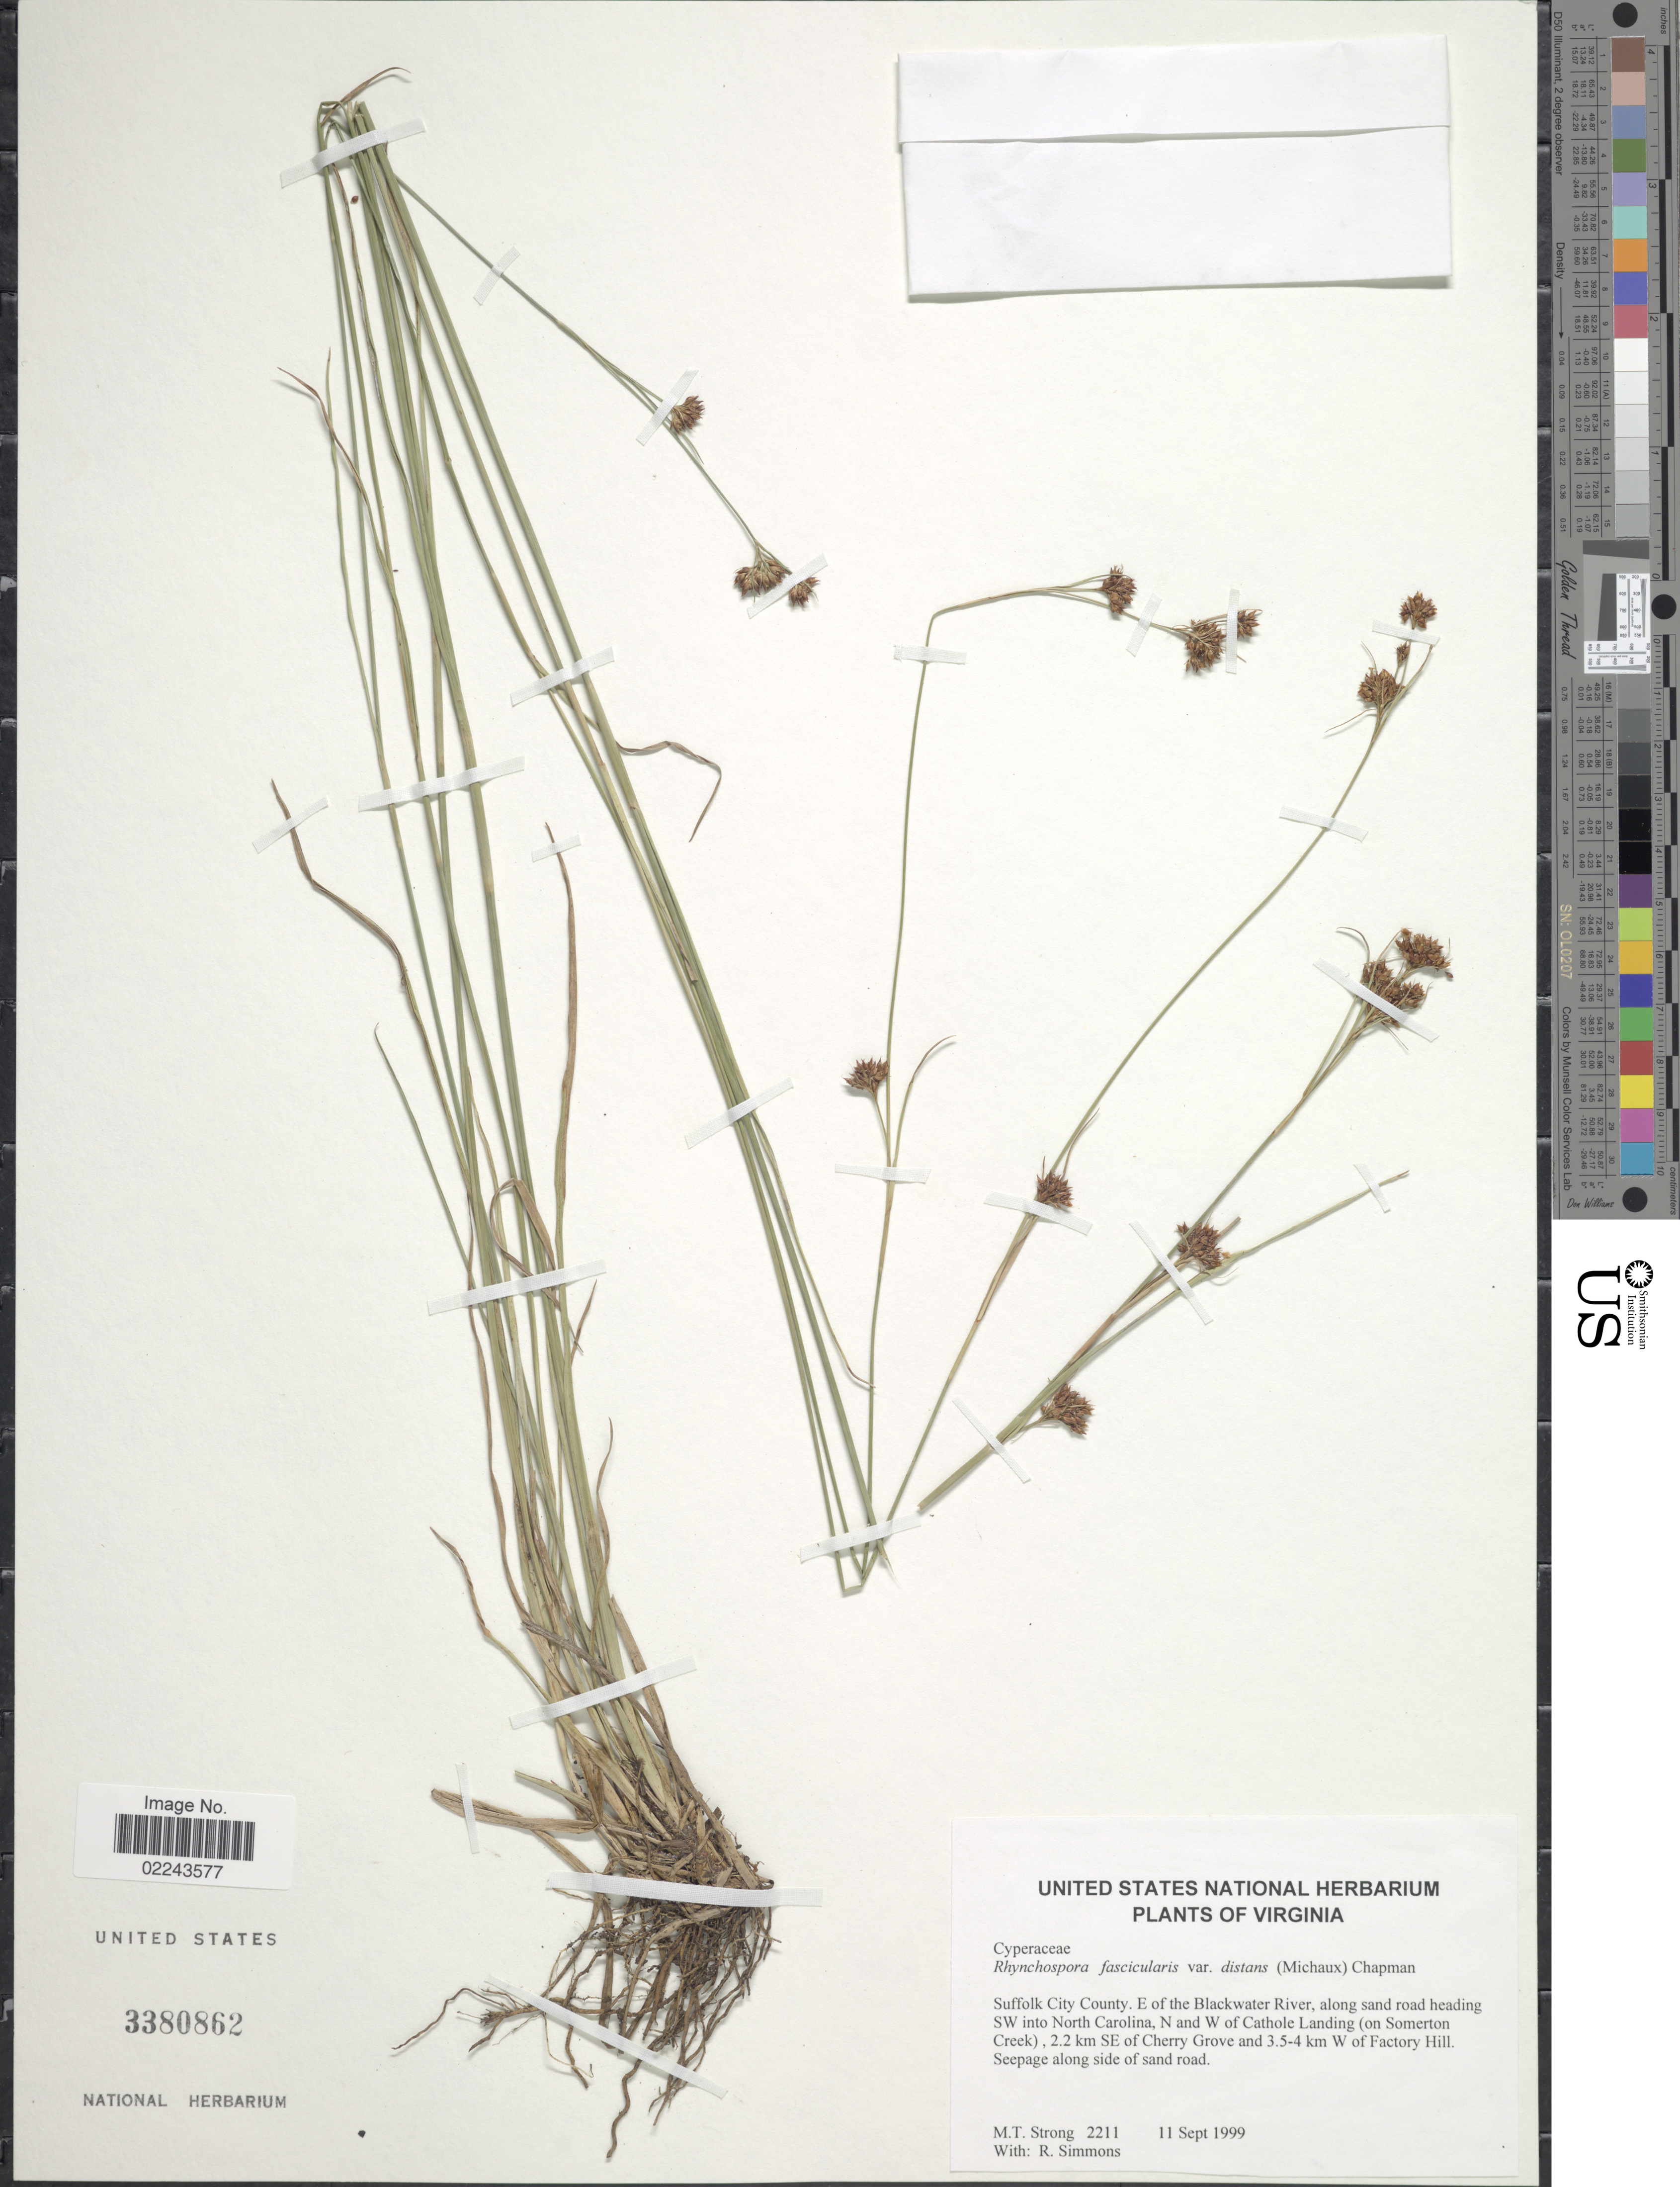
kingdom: Plantae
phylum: Tracheophyta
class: Liliopsida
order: Poales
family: Cyperaceae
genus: Rhynchospora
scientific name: Rhynchospora distans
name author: (Michx.) Vahl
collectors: M. T. Strong & R. Simmons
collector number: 2211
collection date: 1999-09-11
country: United States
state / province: Virginia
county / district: City of Suffolk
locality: Suffolk City County, E of the Blackwater River, along sand road heading SW into North Carolina, N and W of Cathole Landing (on Somerton Creek), 2.2 km SE of Cherry Grove and 3.5-4 km W of Factory Hill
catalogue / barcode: US 3380862